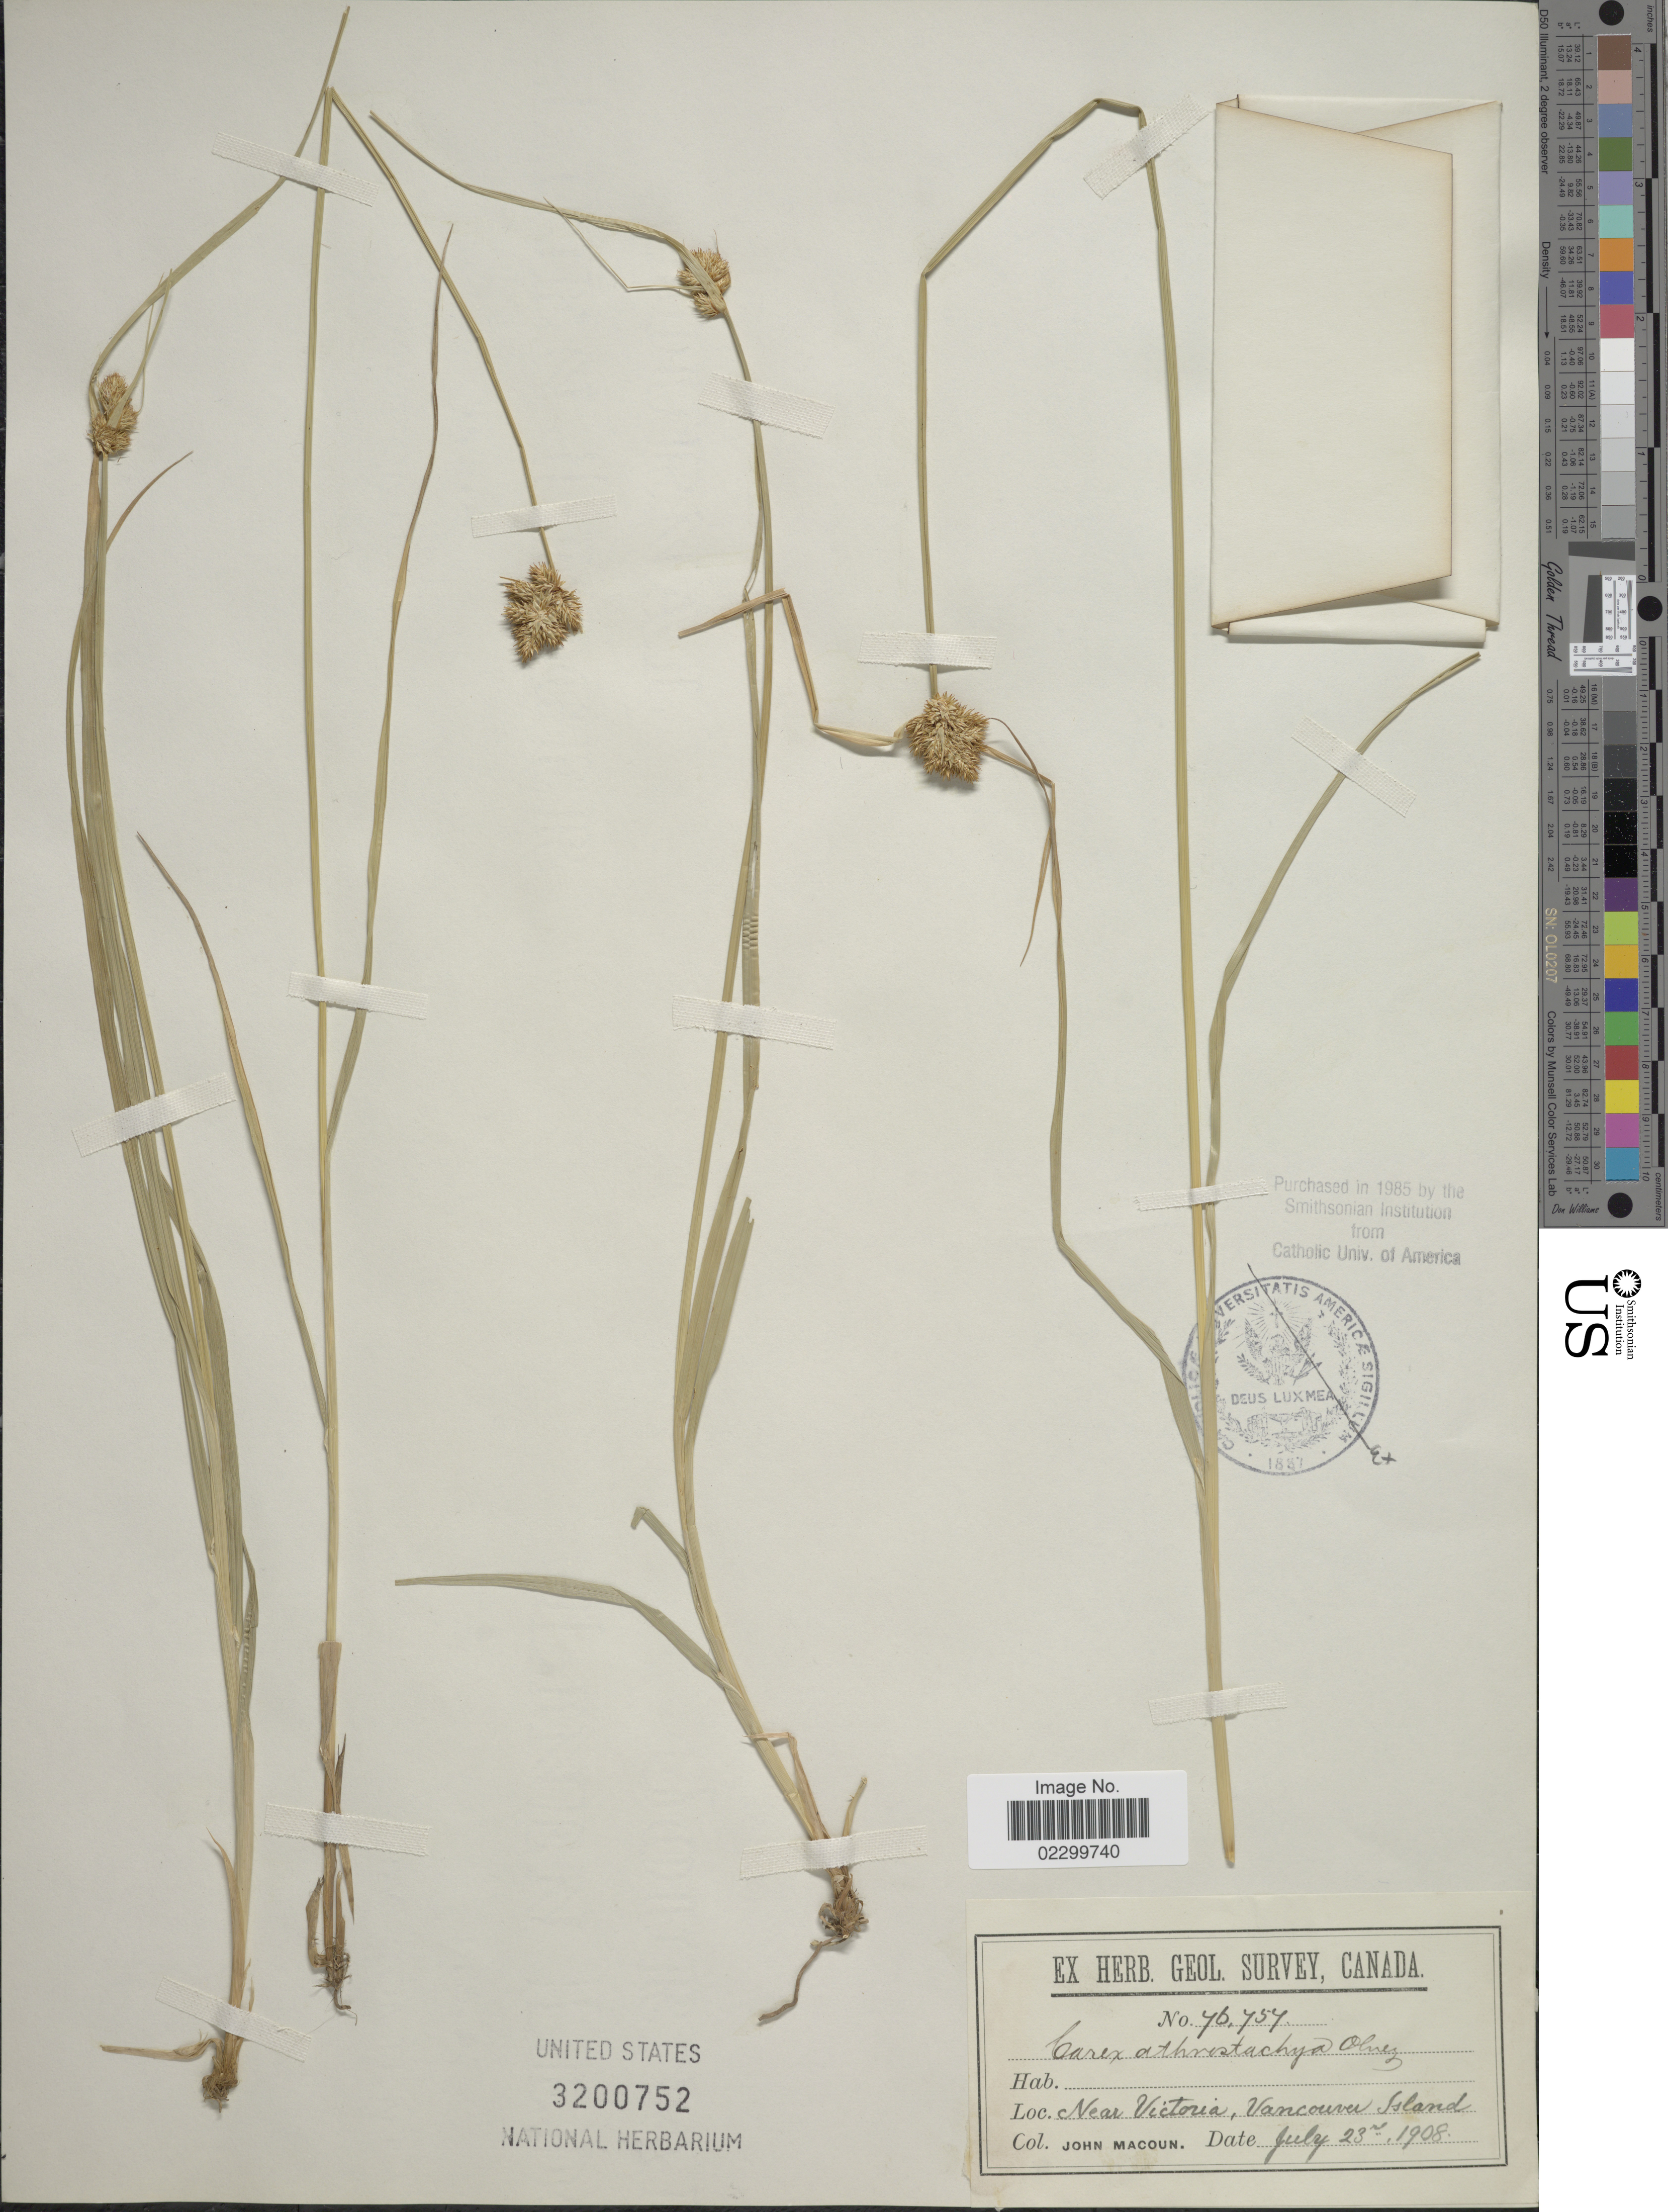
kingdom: Plantae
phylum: Tracheophyta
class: Liliopsida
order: Poales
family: Cyperaceae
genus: Carex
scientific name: Carex athrostachya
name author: Olney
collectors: J. Macoun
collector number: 76757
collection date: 1908-07-23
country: Canada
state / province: British Columbia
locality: Near Victoria, Vancouver Island.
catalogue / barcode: US 3200752